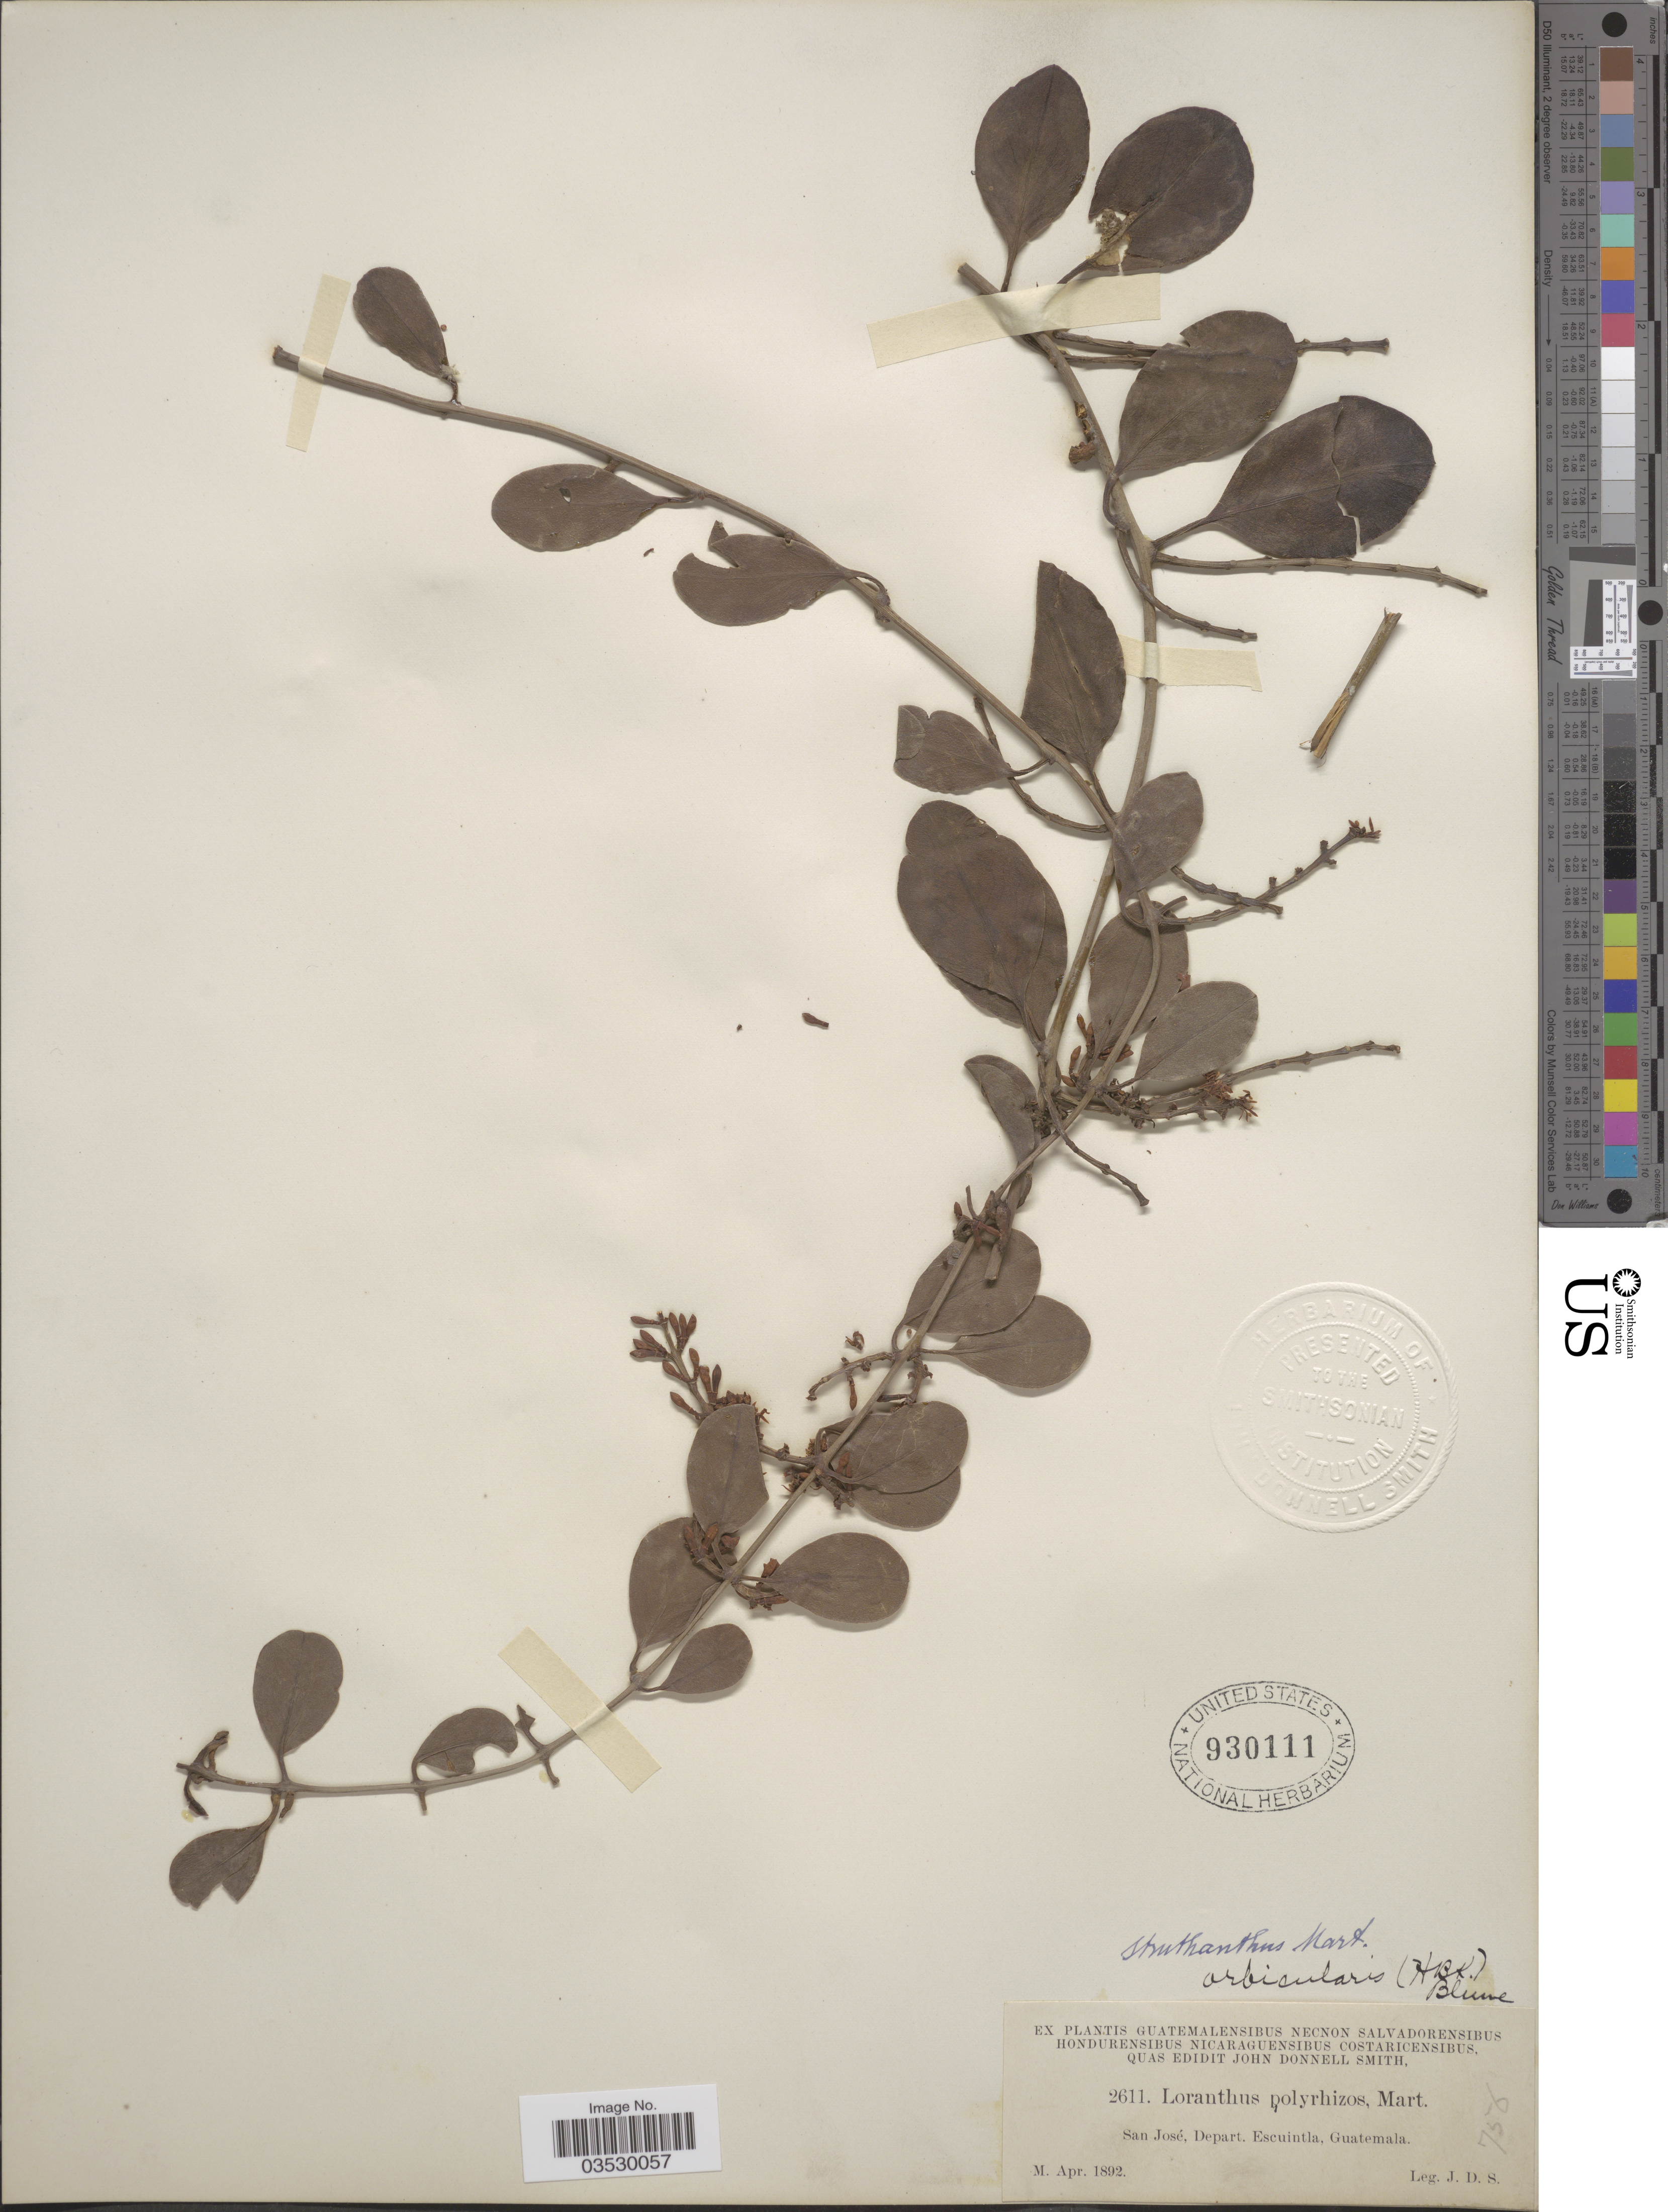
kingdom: Plantae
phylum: Tracheophyta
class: Magnoliopsida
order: Santalales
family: Loranthaceae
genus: Struthanthus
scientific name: Struthanthus orbicularis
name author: (Kunth) Blume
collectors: J. Donnell Smith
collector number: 2611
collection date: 1892-04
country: Guatemala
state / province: Escuintla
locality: San José, Depart. Escuintla.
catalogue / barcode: US 930111